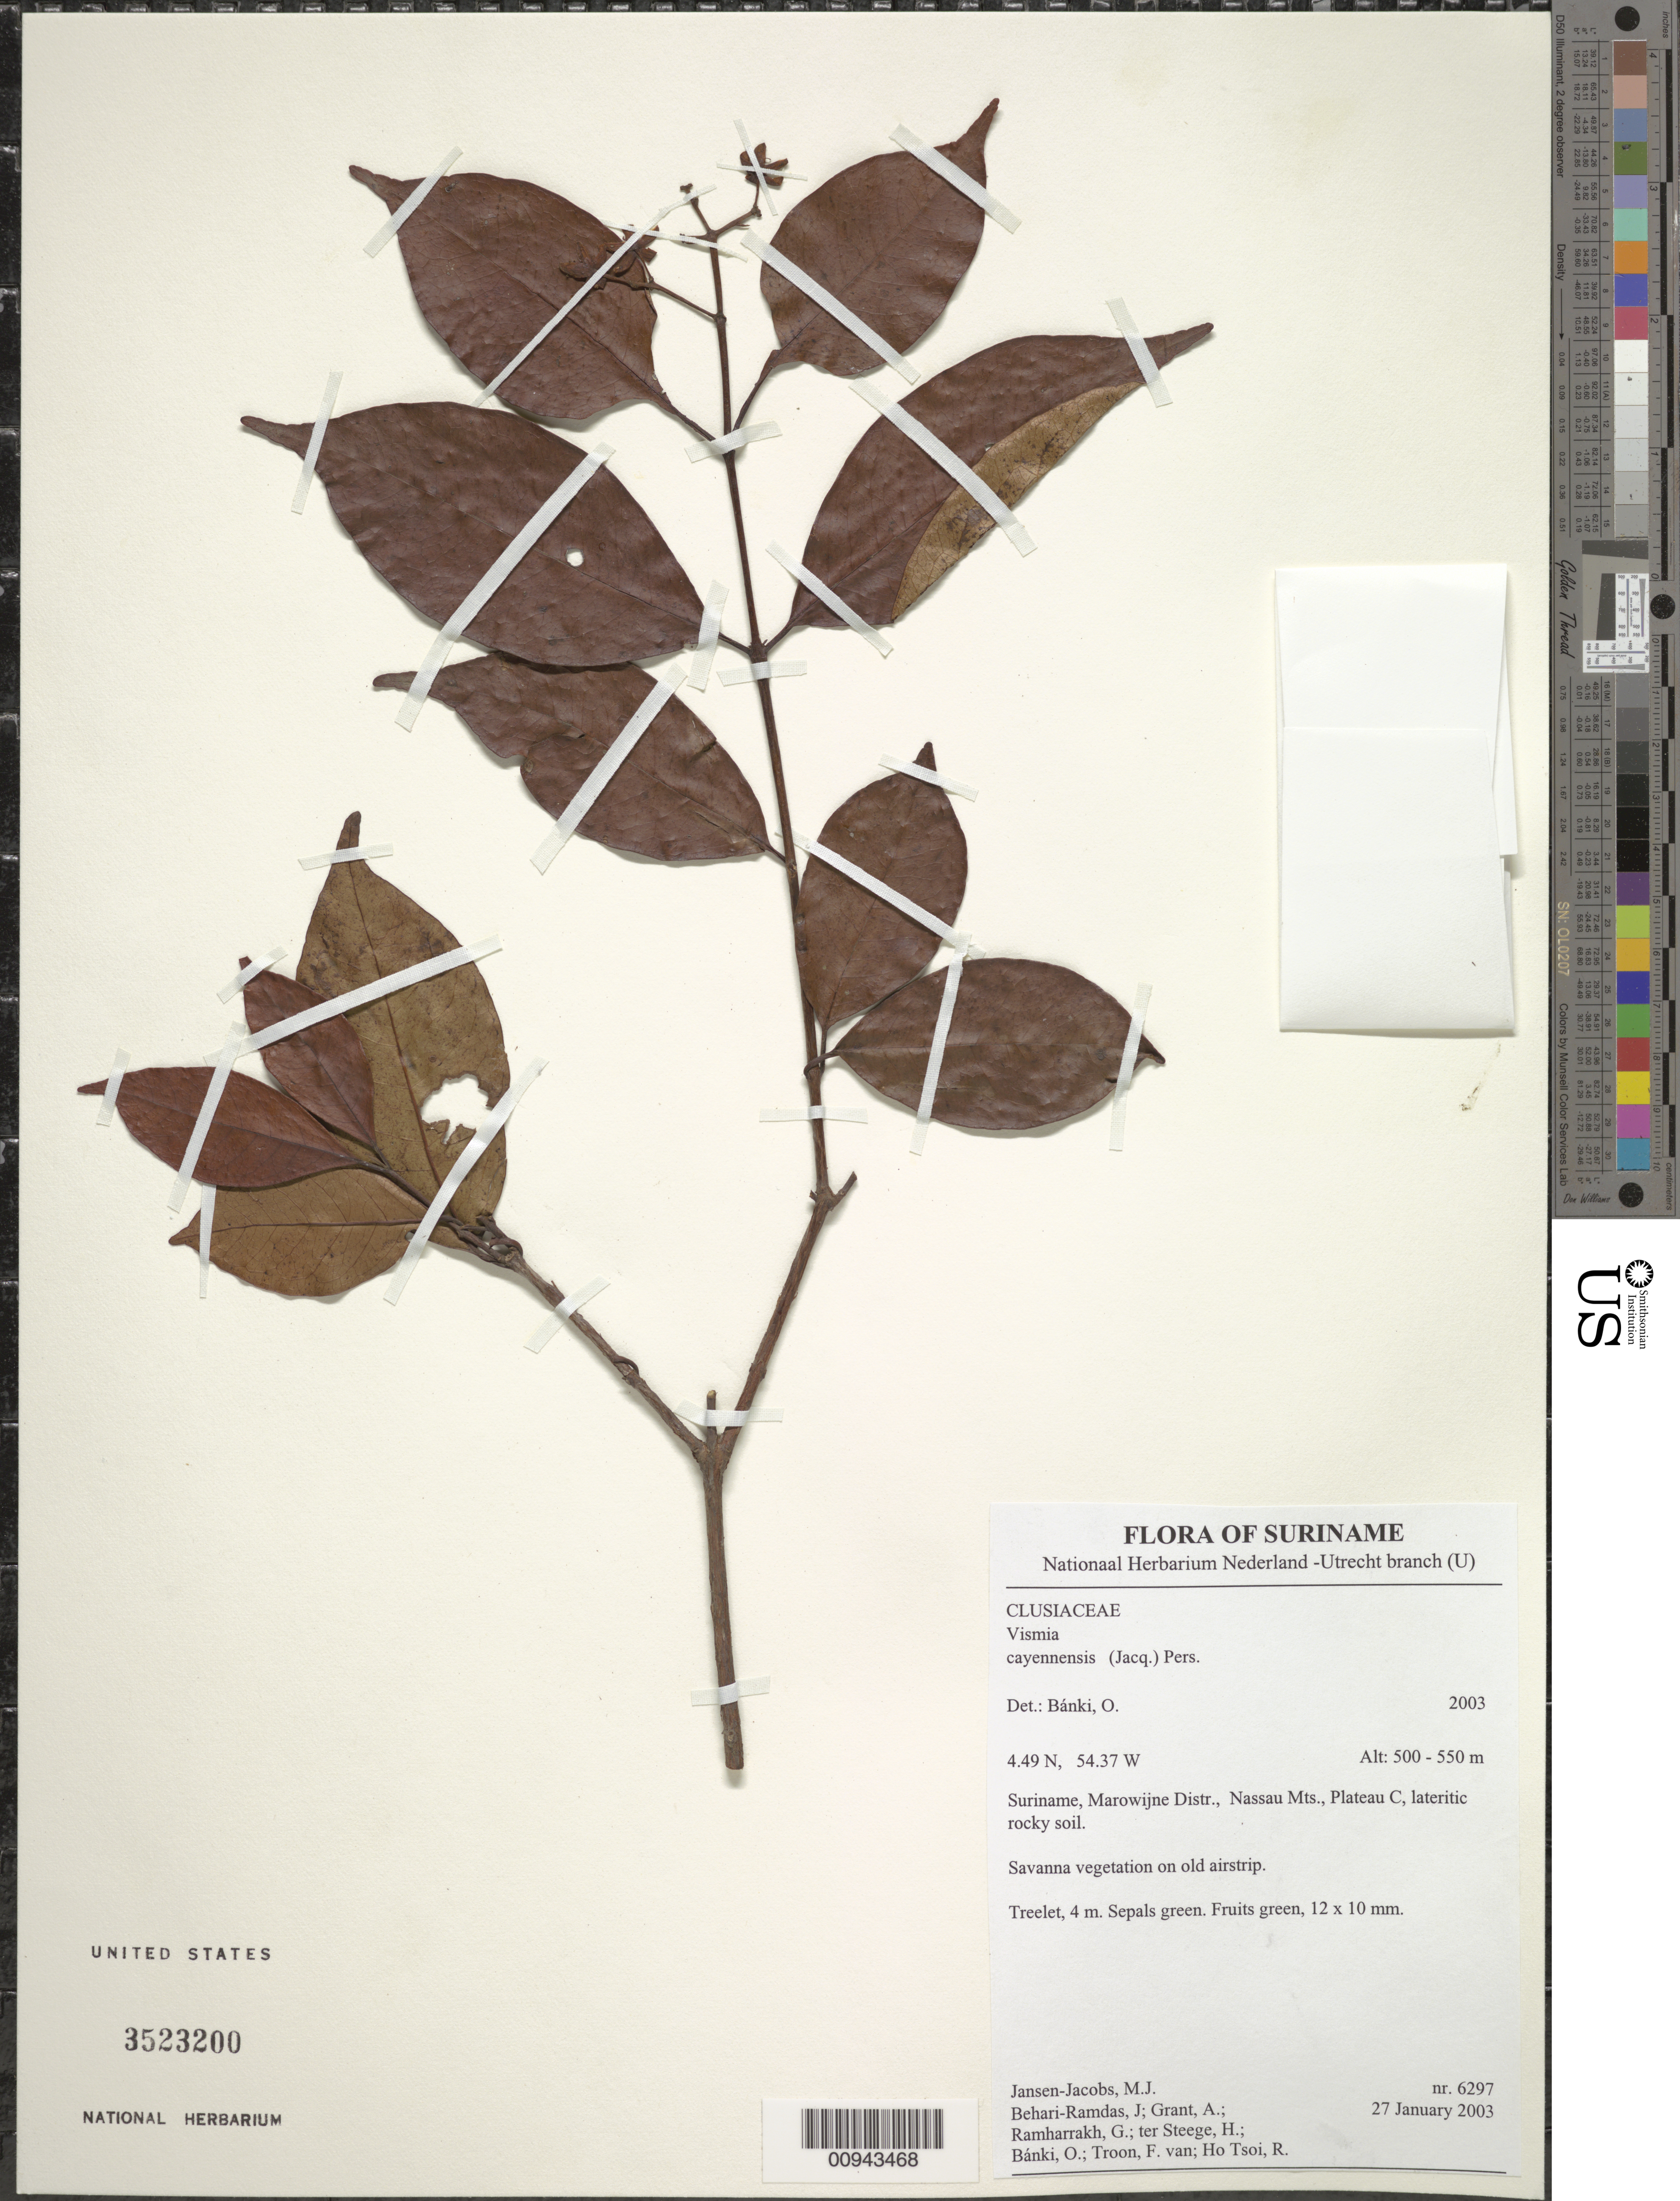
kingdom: Plantae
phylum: Tracheophyta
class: Magnoliopsida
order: Malpighiales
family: Hypericaceae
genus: Vismia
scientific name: Vismia cayennensis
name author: (Jacq.) Pers.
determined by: Bánki, O.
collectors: M. J. Jansen-Jacobs, J. Behari-Ramdas, A. Grant, G. Ramharrakh, H. ter Steege, O. Bánki, F. Van Troon & R. Ho Tsoi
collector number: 6297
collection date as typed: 27-Jan-03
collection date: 2003-01-27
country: Suriname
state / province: Marowijne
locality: Nassau Mts., Plateau C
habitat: Lateritic rocky soil. Savanna vegetation on old airstrip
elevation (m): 500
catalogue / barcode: US 3523200